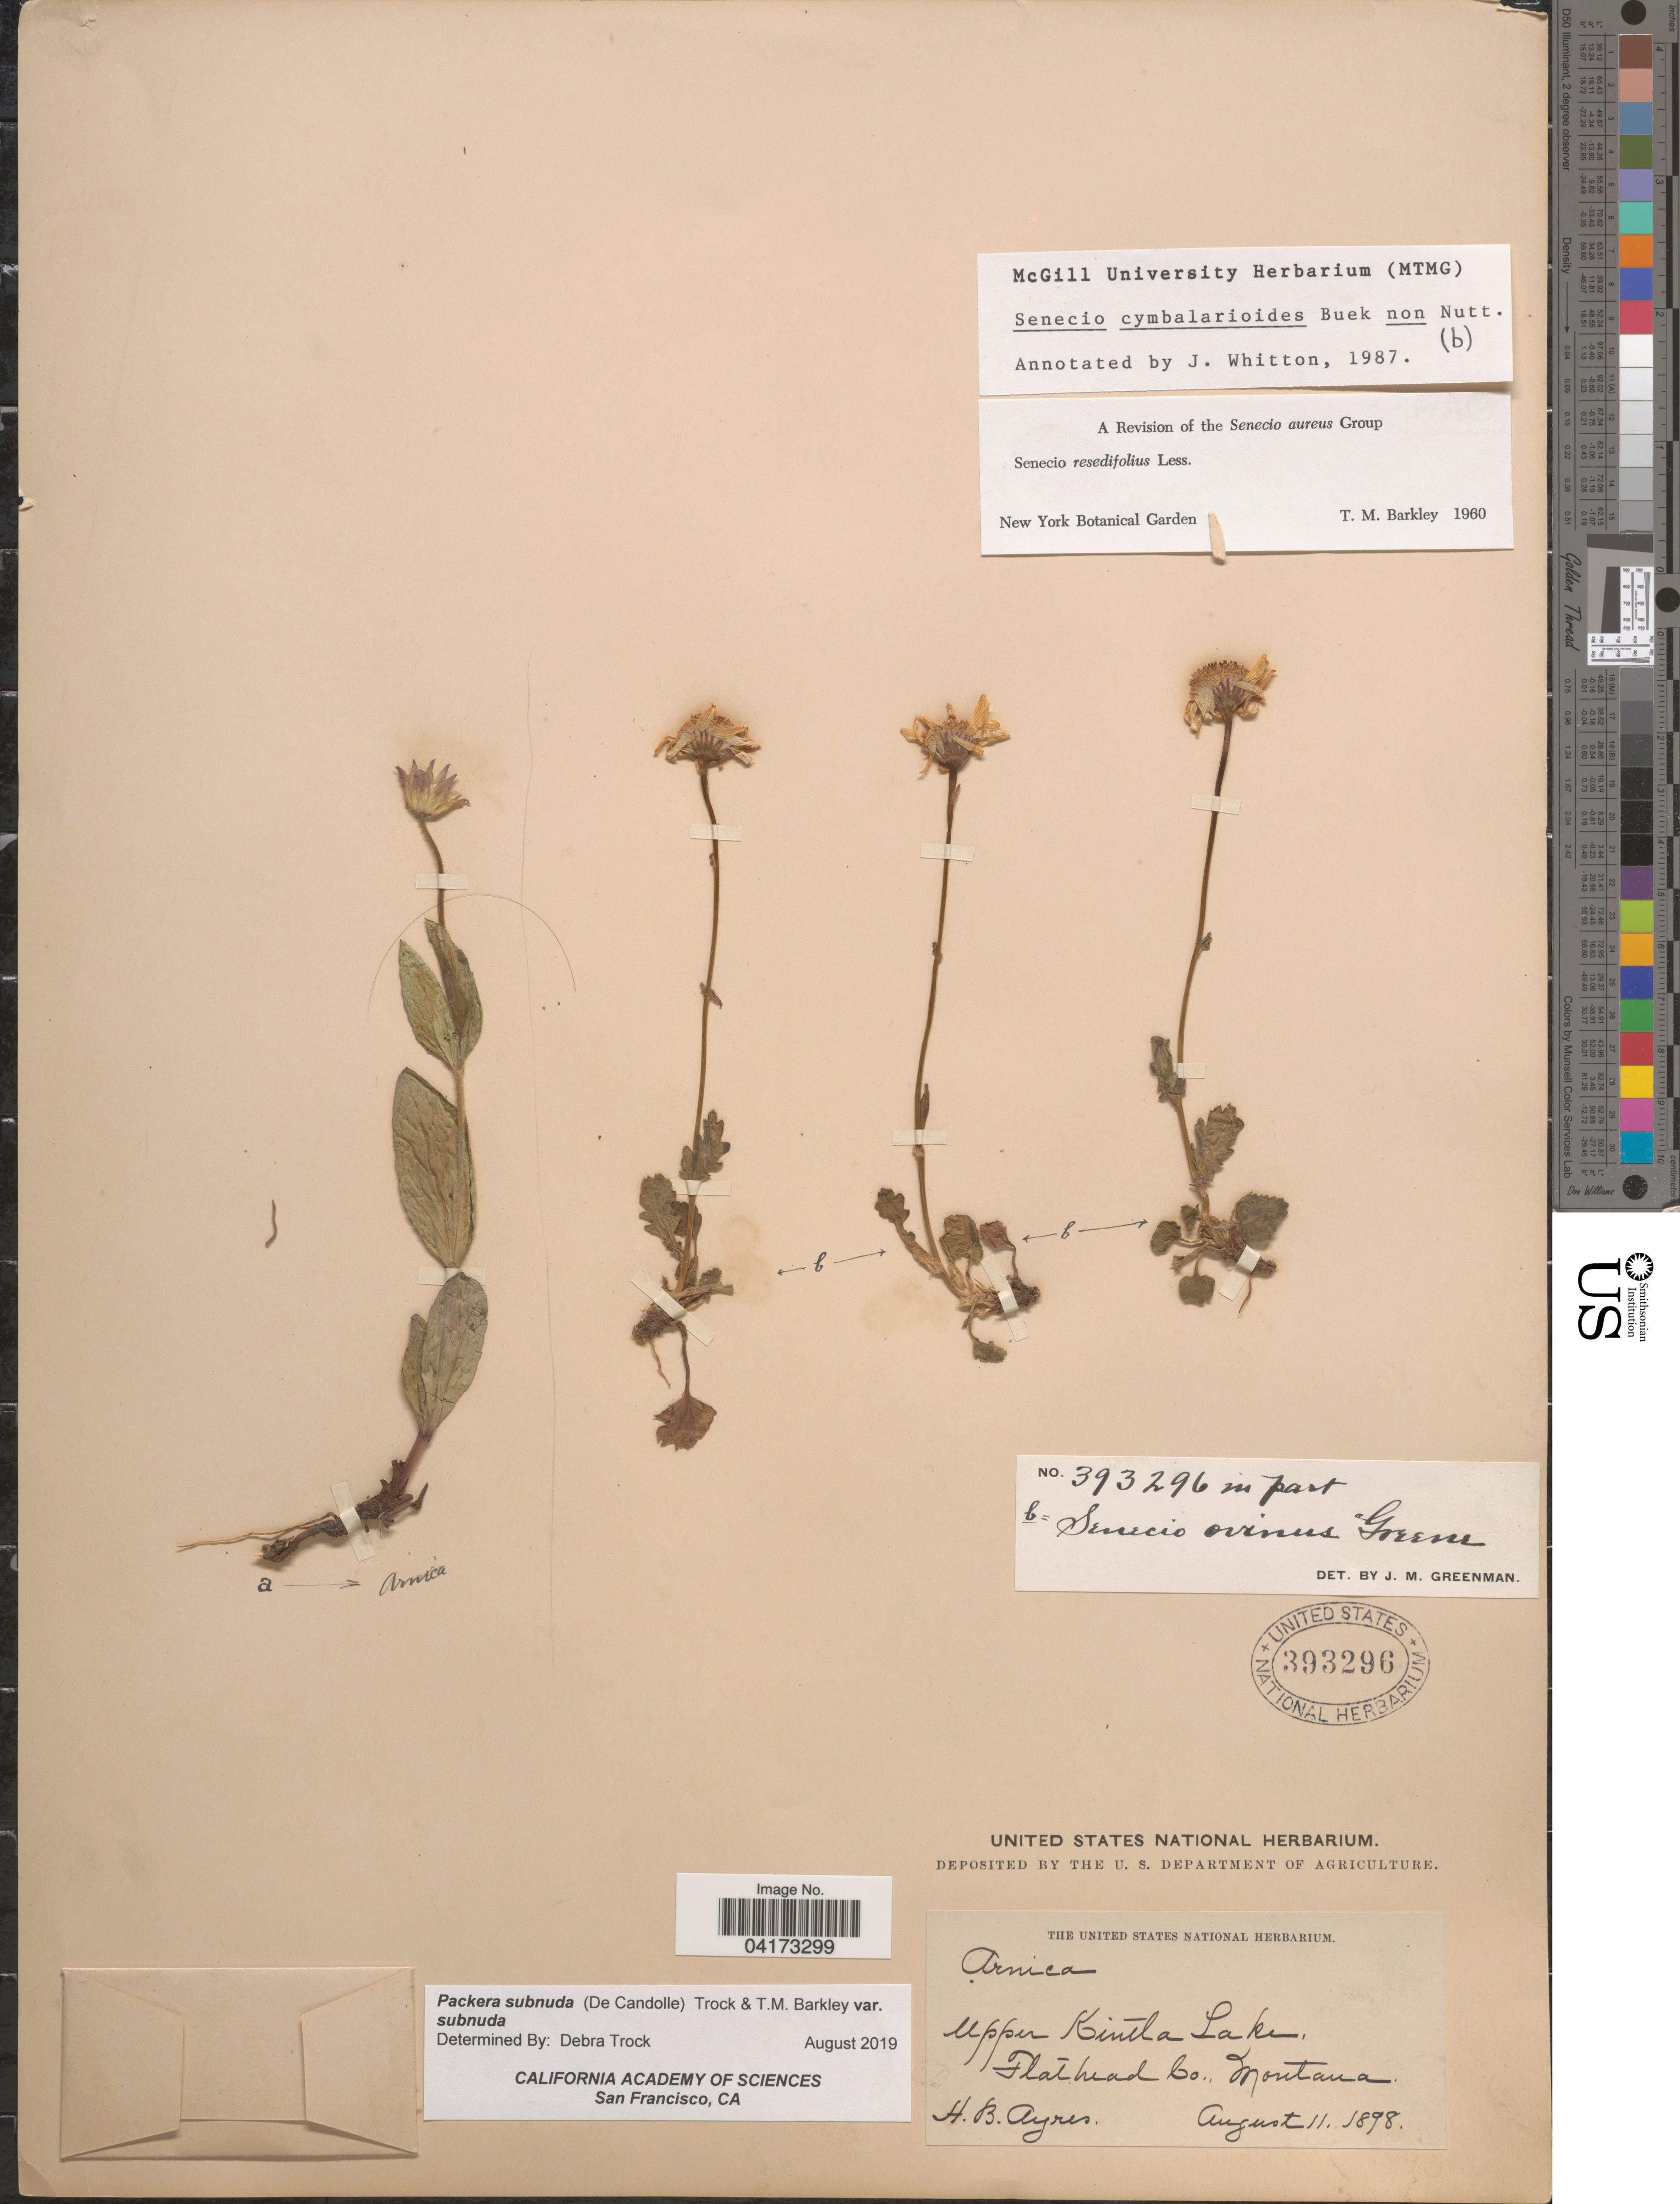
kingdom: Plantae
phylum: Tracheophyta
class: Magnoliopsida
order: Asterales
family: Asteraceae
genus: Packera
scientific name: Packera subnuda var. subnuda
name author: (DC.) Trock & T.M. Barkley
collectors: H. Ayres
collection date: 1898-08-11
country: United States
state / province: Montana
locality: Upper Kintla Lake. Flathead Co.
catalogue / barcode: US 393296